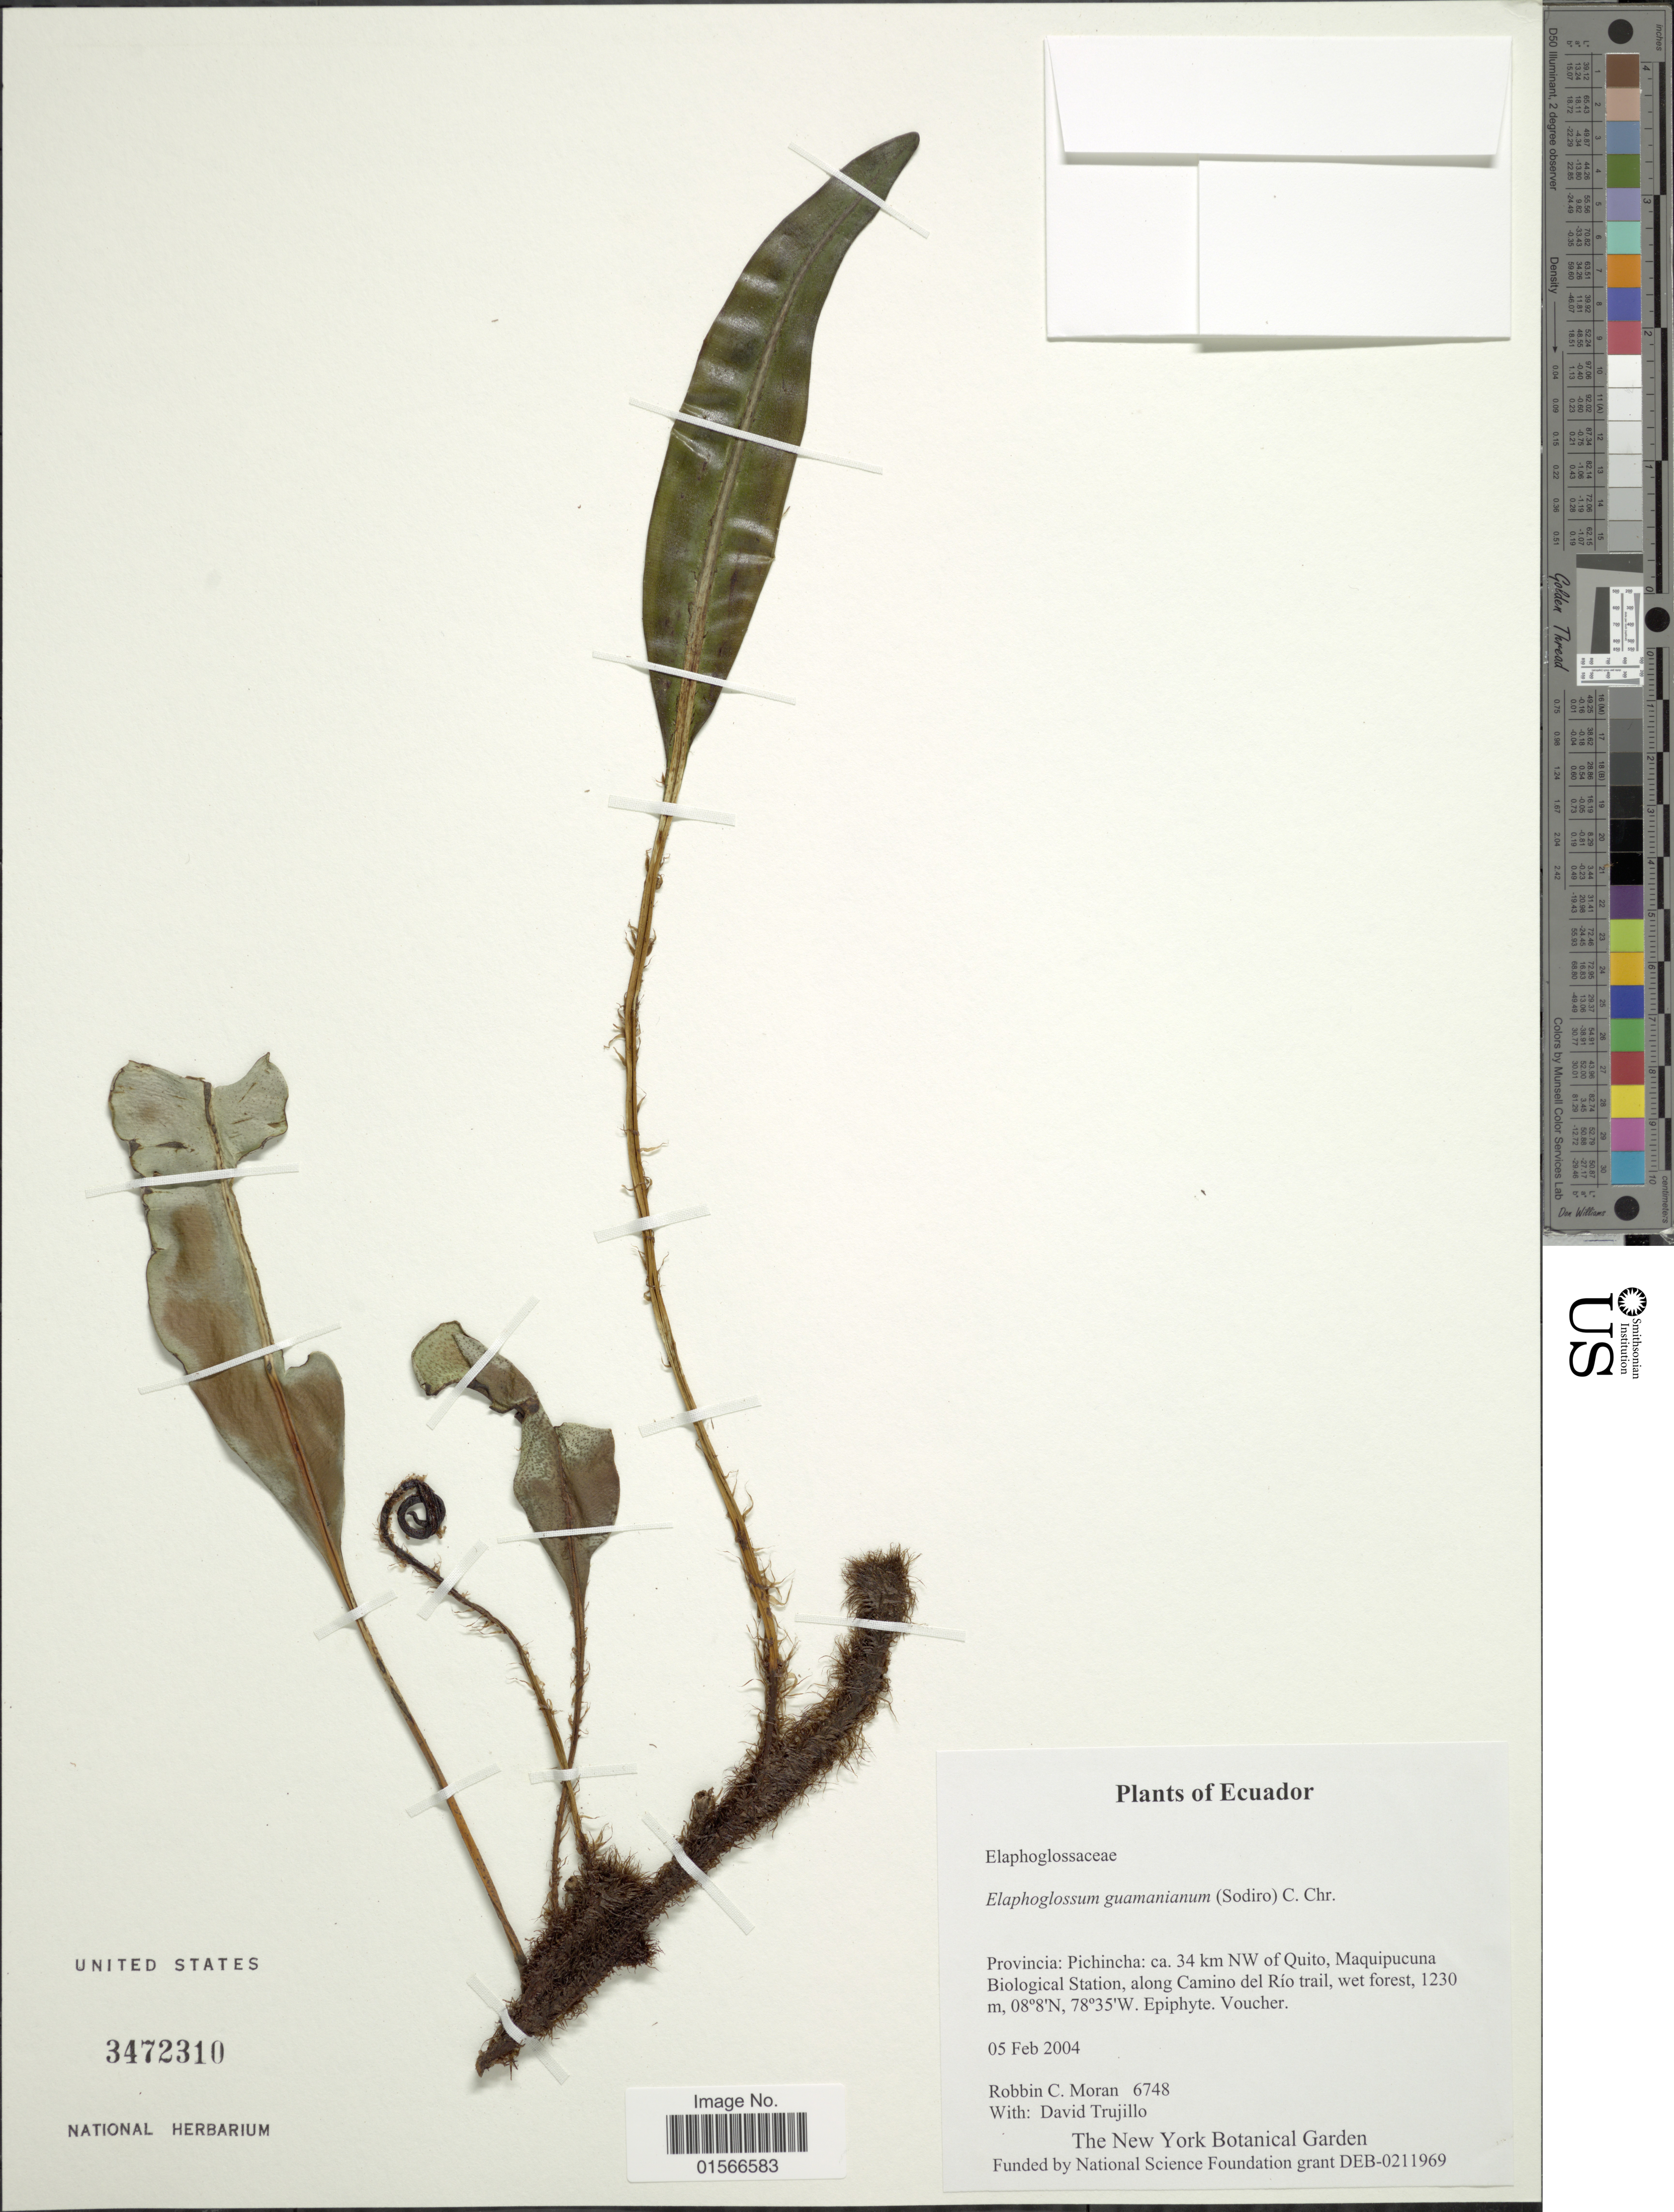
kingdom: Plantae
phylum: Tracheophyta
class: Polypodiopsida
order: Polypodiales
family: Dryopteridaceae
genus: Elaphoglossum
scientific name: Elaphoglossum guamanianum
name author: (Sodiro) C. Chr.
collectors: R. C. Moran & D. Trujillo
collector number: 6748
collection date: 2004-02-05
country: Ecuador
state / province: Pichincha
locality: Ca. 34 km NW of Quito, Maquipucuna Biological Station, along Camino del Río trail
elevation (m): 1230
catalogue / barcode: US 3472310